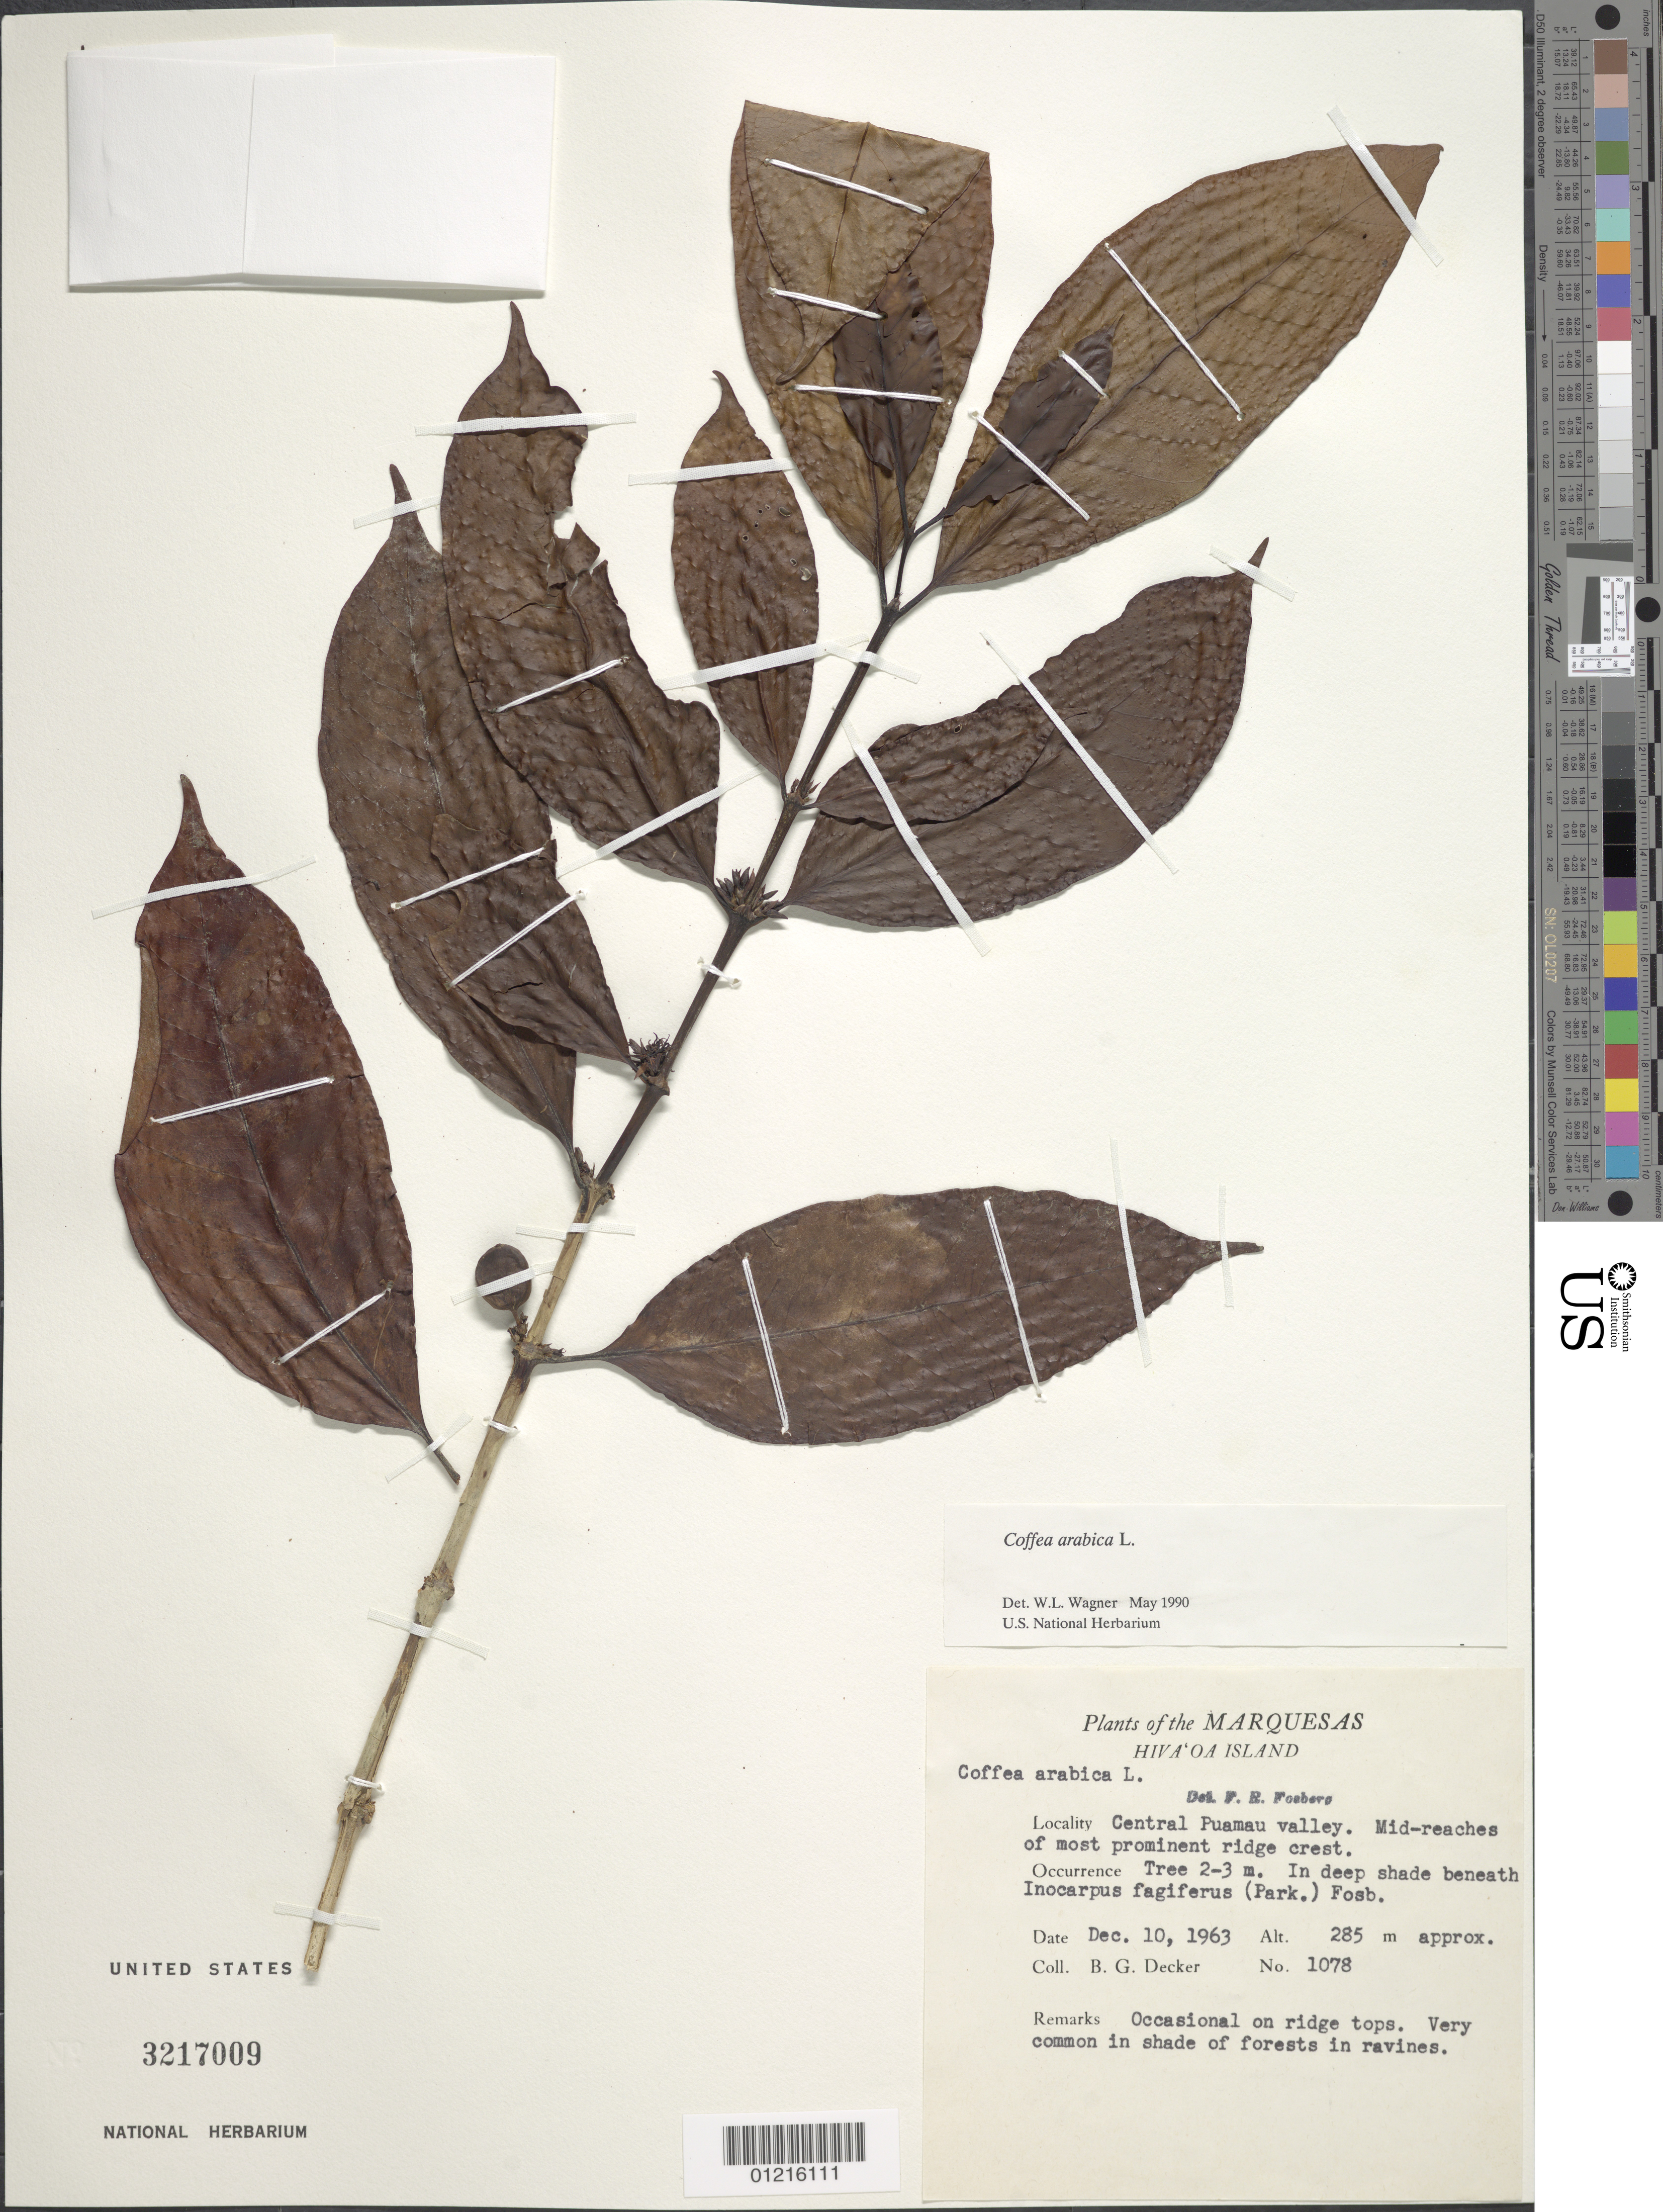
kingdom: Plantae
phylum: Tracheophyta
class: Magnoliopsida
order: Gentianales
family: Rubiaceae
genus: Coffea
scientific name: Coffea arabica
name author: L.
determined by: Wagner, W. L., (BOT), Smithsonian Institution - National Museum of Natural History (UNITED STATES)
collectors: B. G. Decker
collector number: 1078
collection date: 1963-12-10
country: French Polynesia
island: Hiva Oa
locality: central Puamau Valley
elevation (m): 285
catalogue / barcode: US 3217009